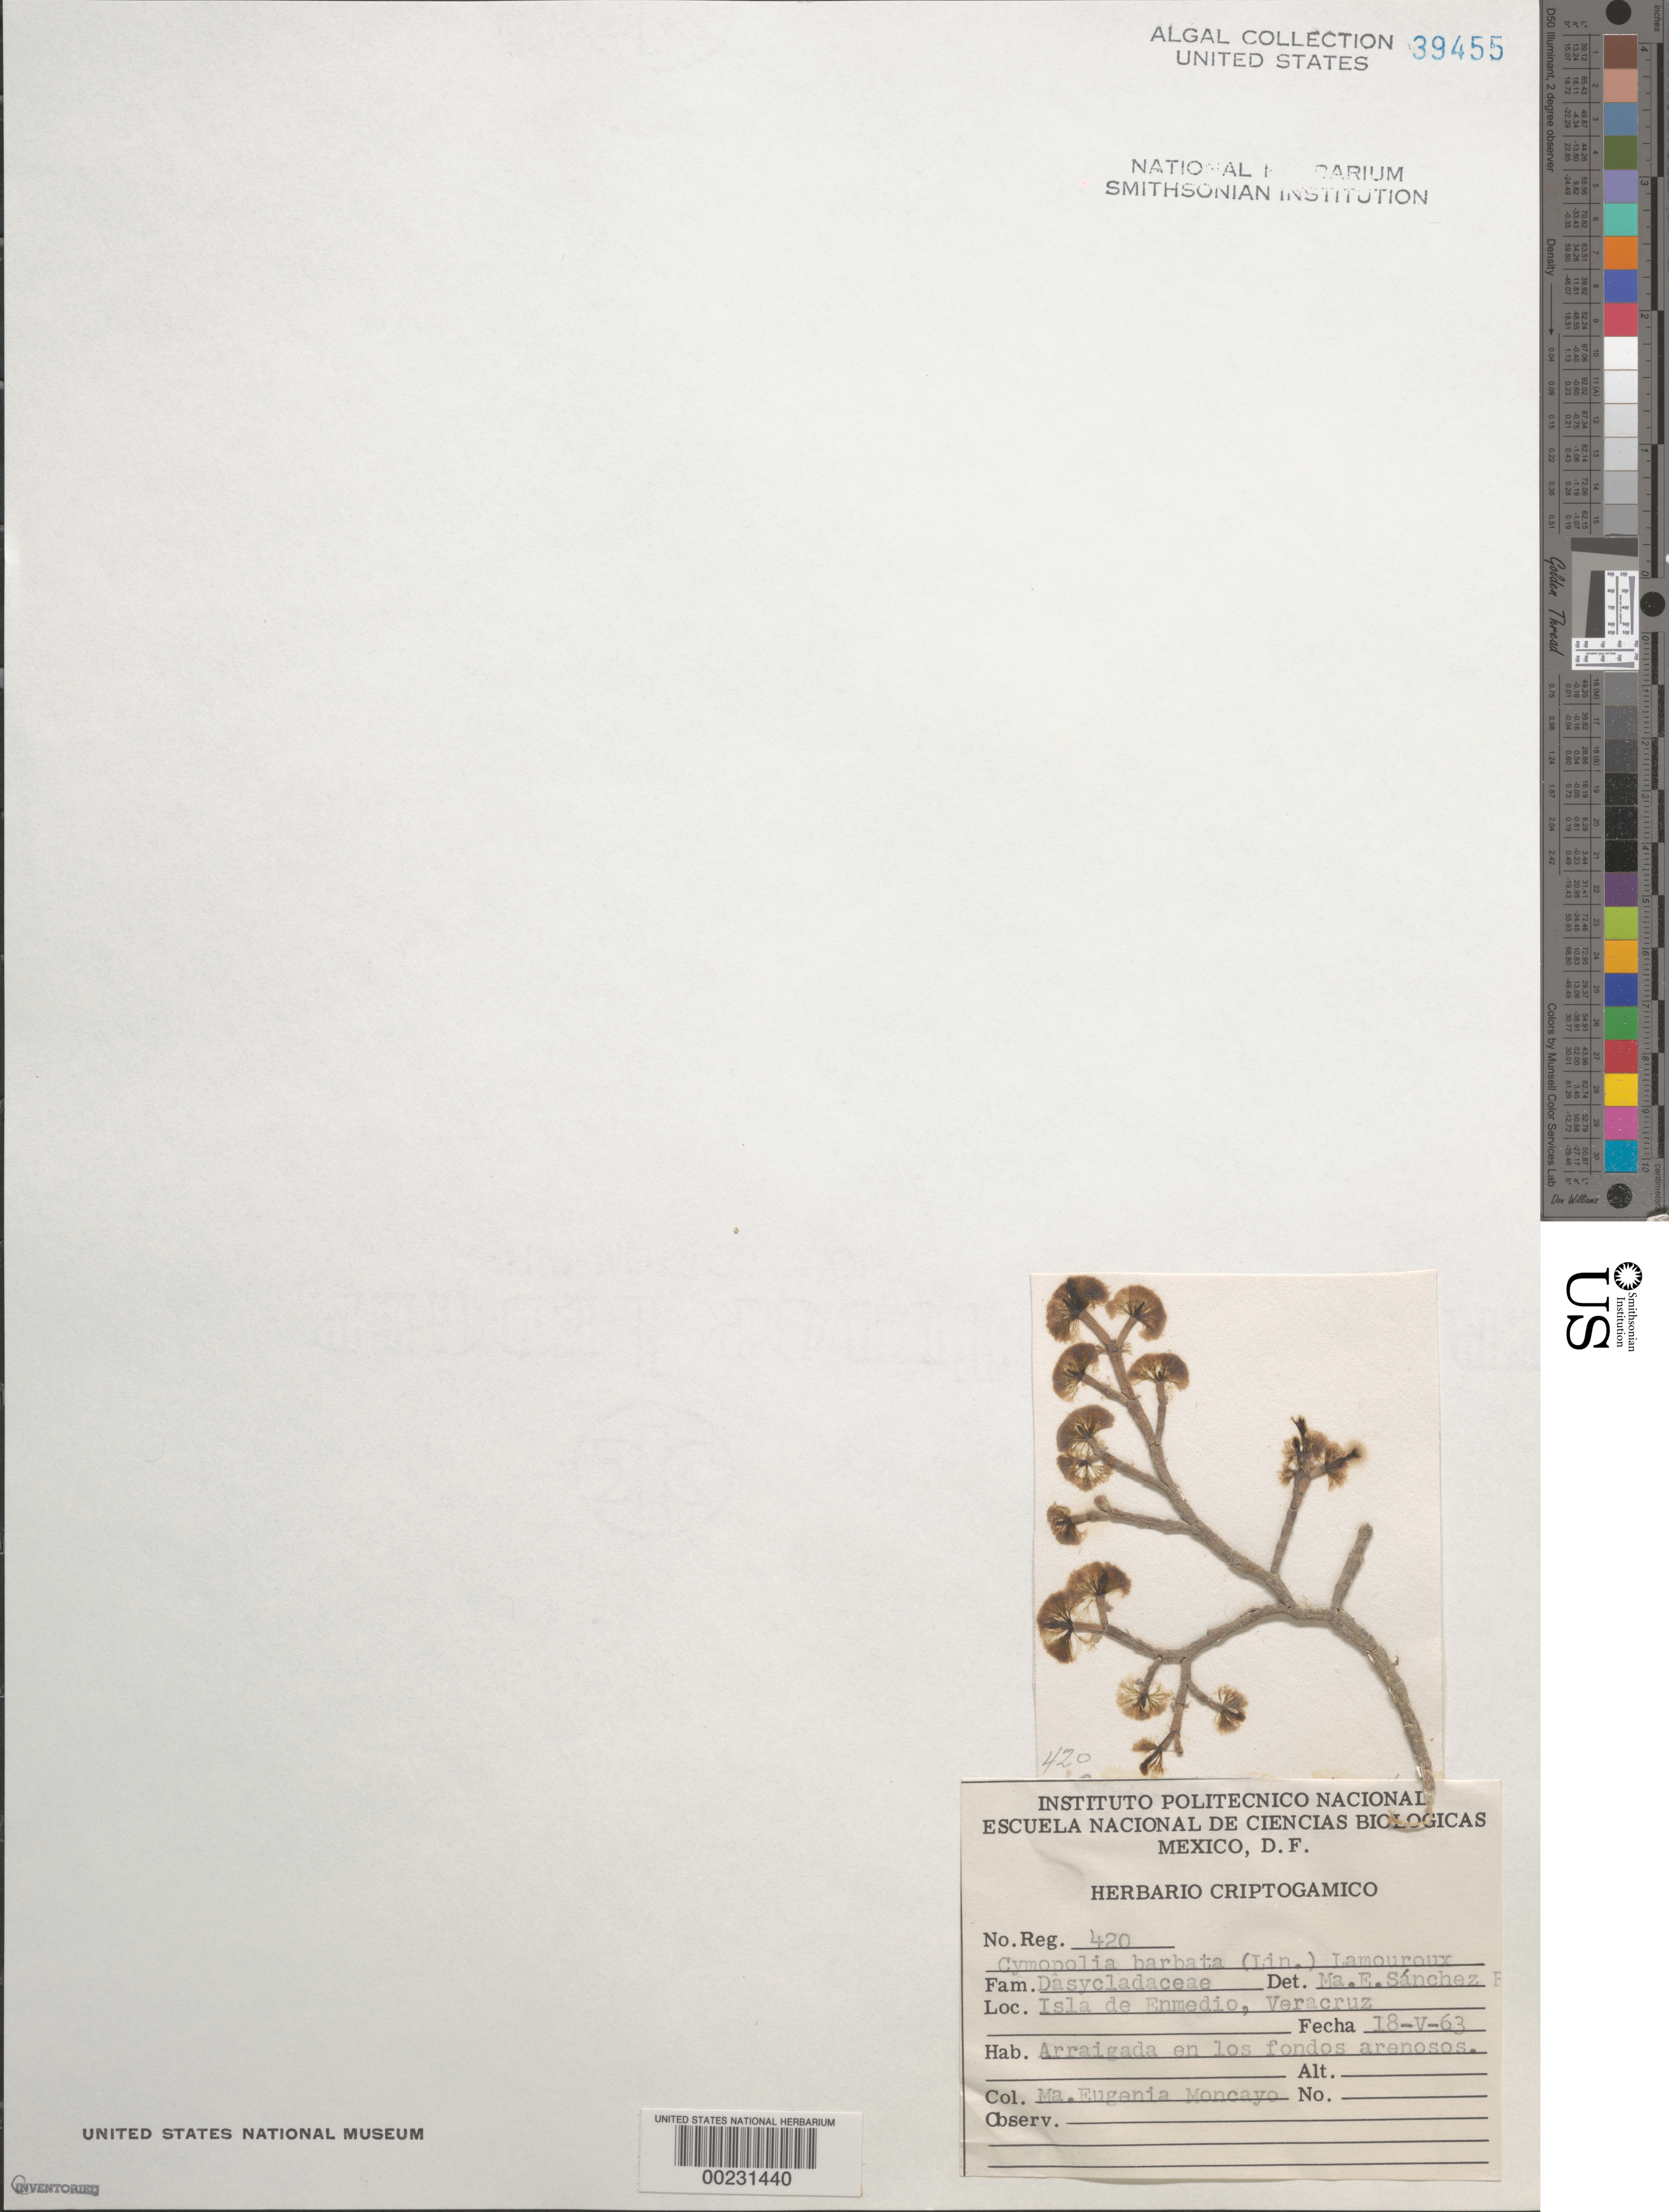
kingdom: Plantae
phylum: Chlorophyta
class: Ulvophyceae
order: Dasycladales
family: Dasycladaceae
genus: Cymopolia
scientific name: Cymopolia barbata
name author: (L.) J.V.Lamouroux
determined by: Sánchez R., M. E.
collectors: M. Moncayo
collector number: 420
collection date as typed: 18 May 1963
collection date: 1963-05-18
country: Mexico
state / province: Veracruz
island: Isla de Enmedio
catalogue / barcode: US 39455